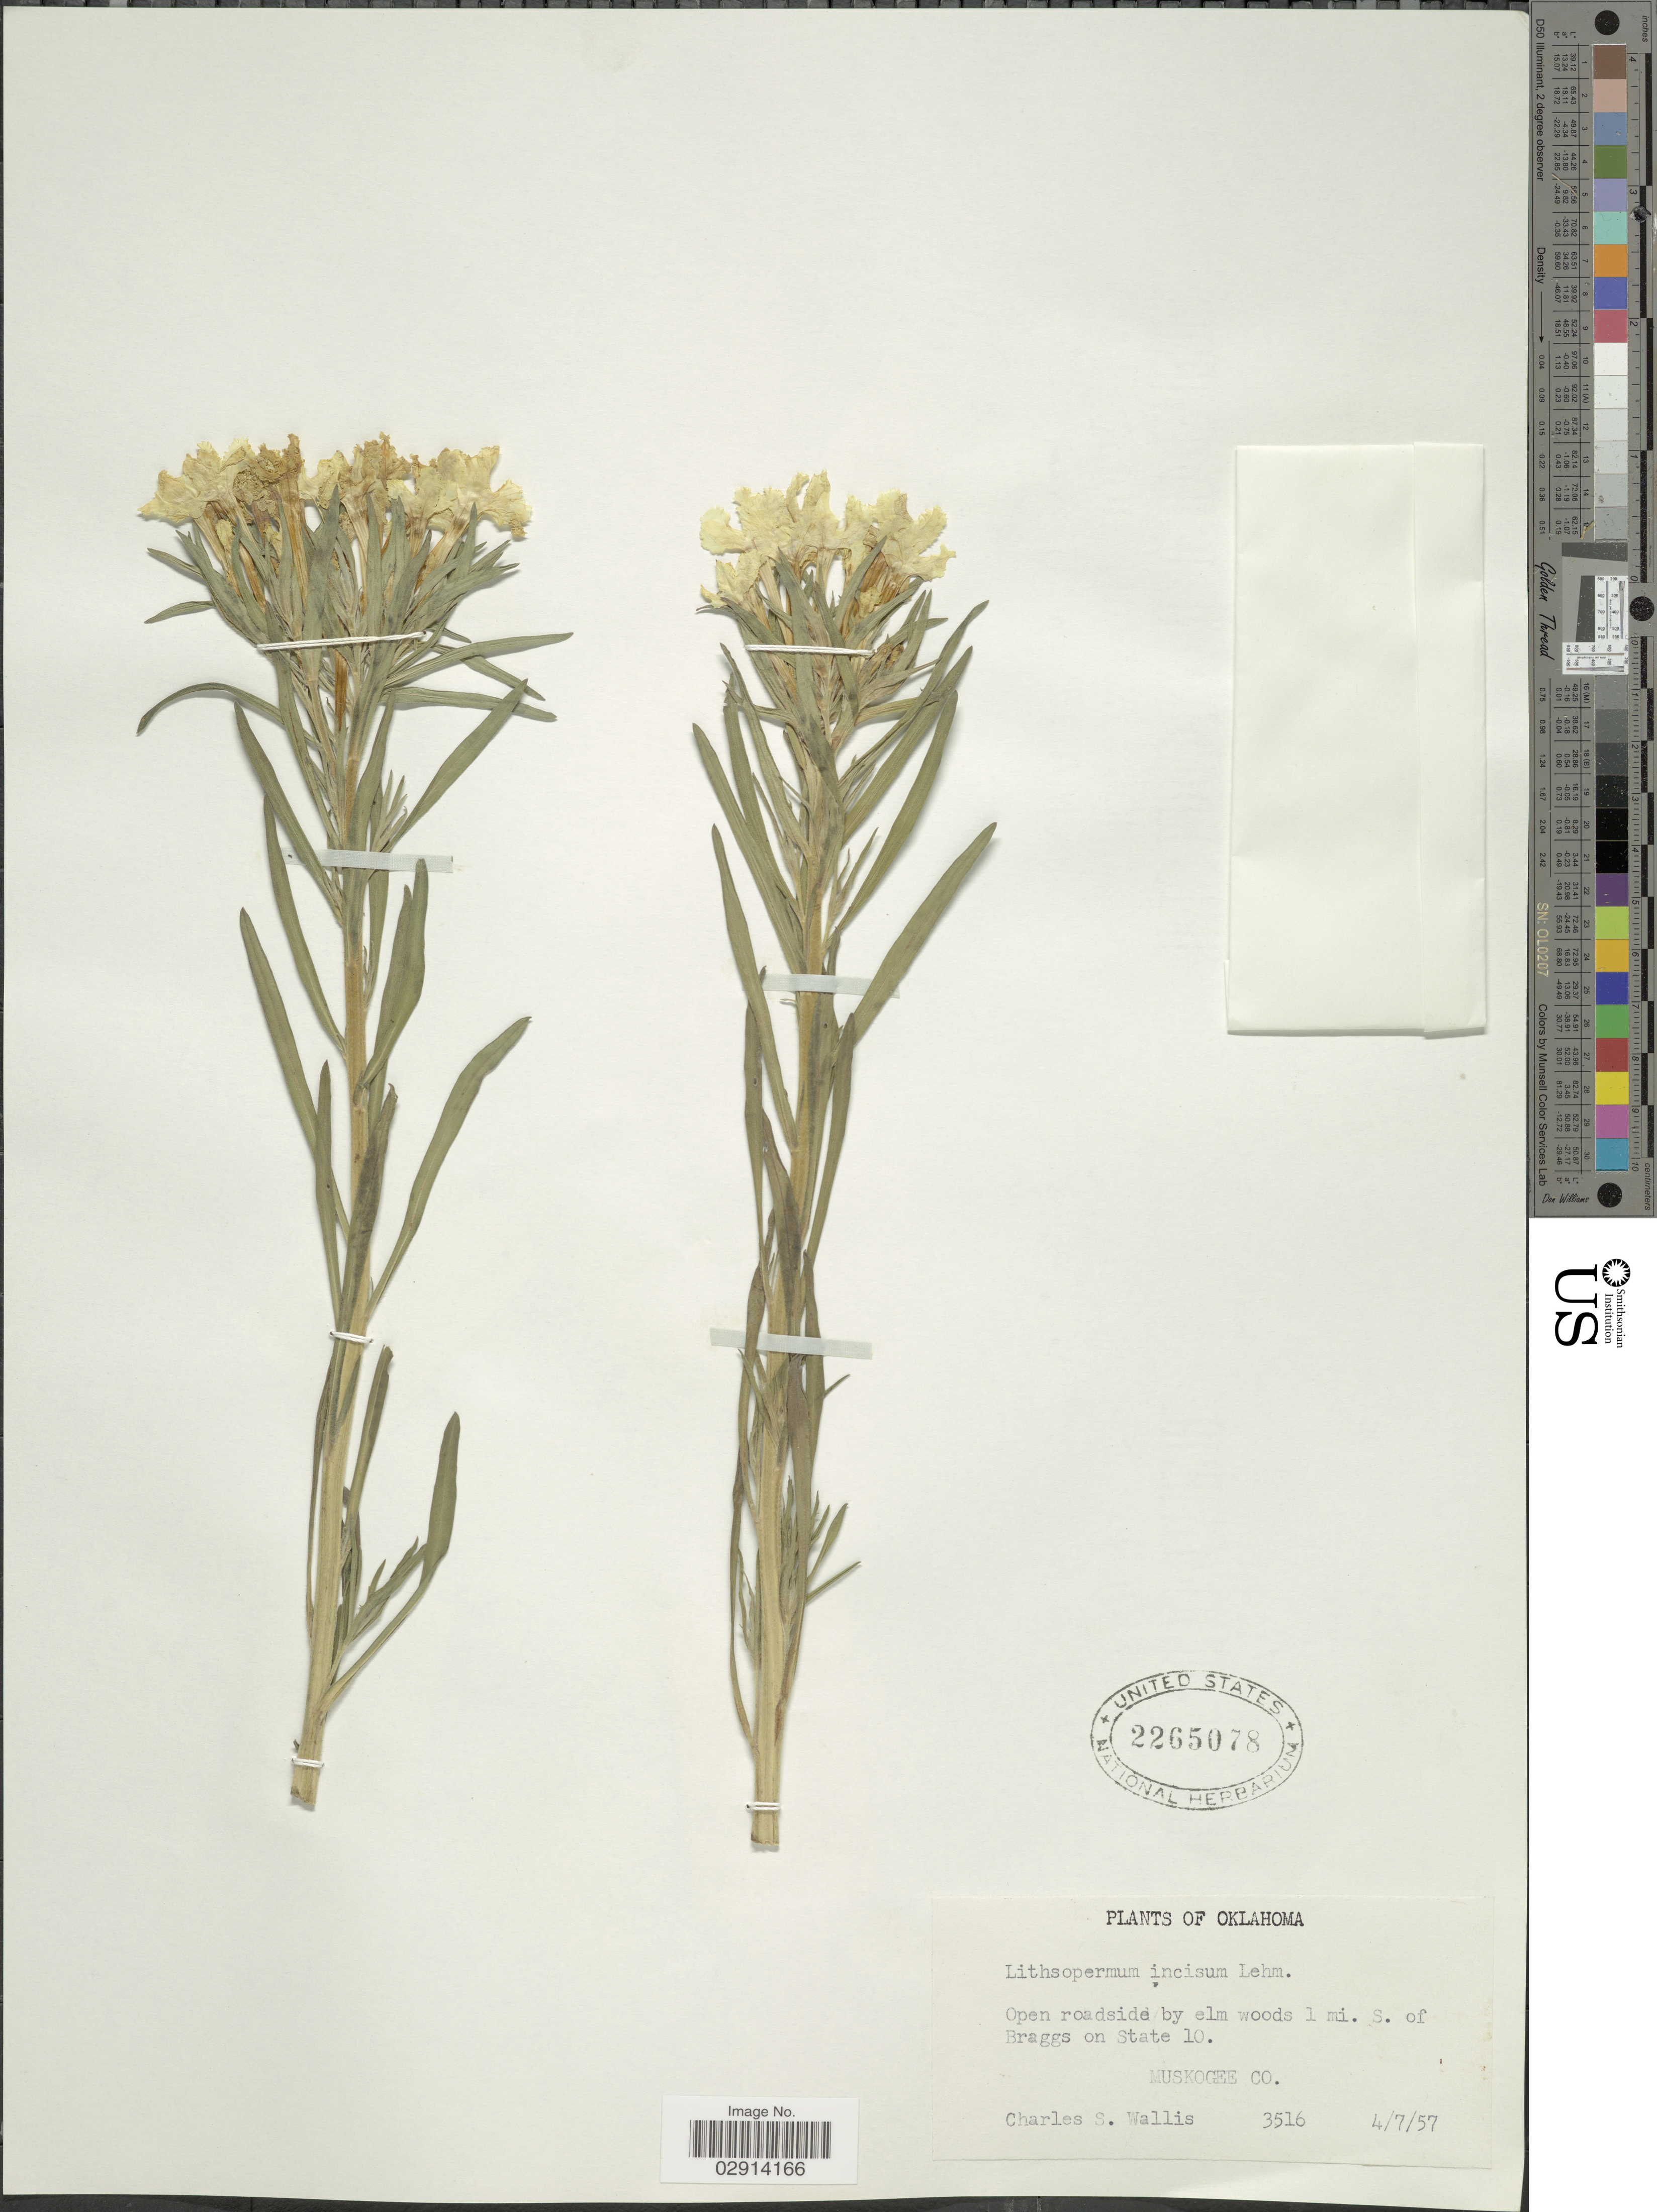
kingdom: Plantae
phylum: Tracheophyta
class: Magnoliopsida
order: Boraginales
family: Boraginaceae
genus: Lithospermum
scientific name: Lithospermum incisum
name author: Lehm.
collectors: C. S. Wallis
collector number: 3516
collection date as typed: Transcribed d/m/y: 7/4/57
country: United States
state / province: Oklahoma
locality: Open roadside by elm woods 1 mi. S. of Braggs on State 10. Muskogee Co.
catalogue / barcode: US 2265078